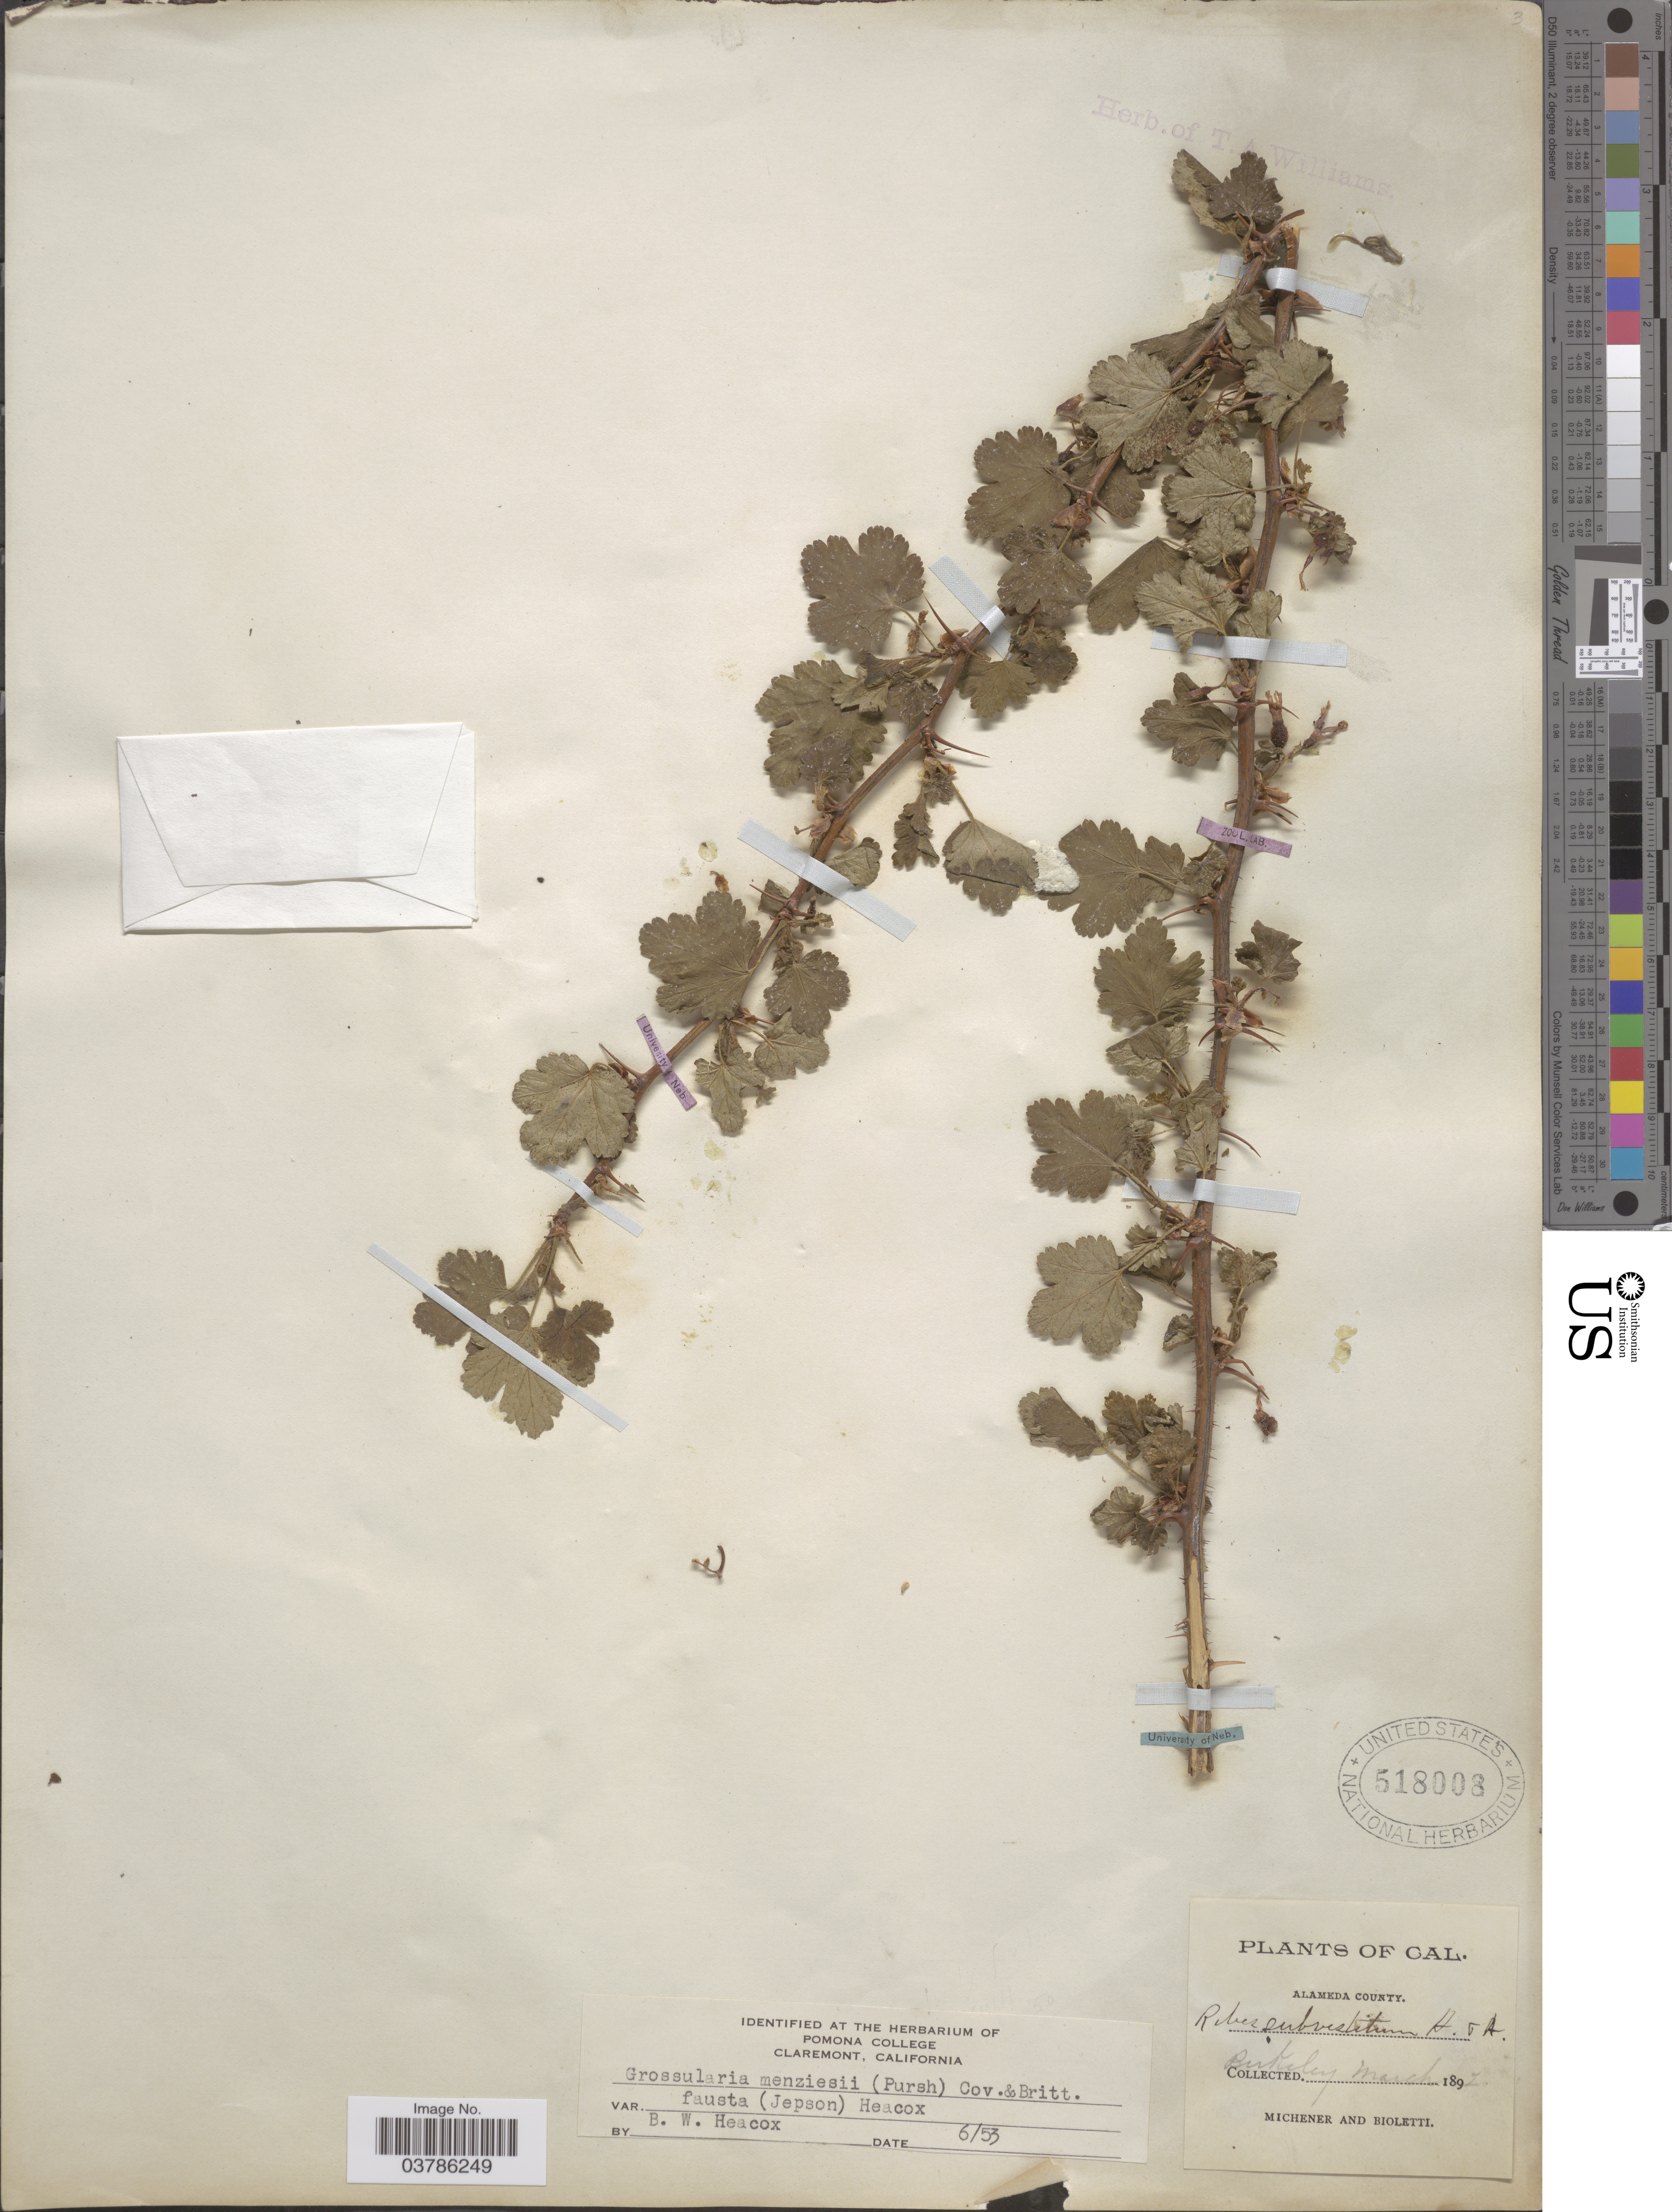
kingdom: Plantae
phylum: Tracheophyta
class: Magnoliopsida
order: Saxifragales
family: Grossulariaceae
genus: Ribes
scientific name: Ribes menziesii var. faustum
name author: Jeps.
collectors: -. Michener & -- Bioletti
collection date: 1892-03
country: United States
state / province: California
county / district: Alameda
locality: Alameda County. Berkeley.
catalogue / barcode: US 518008